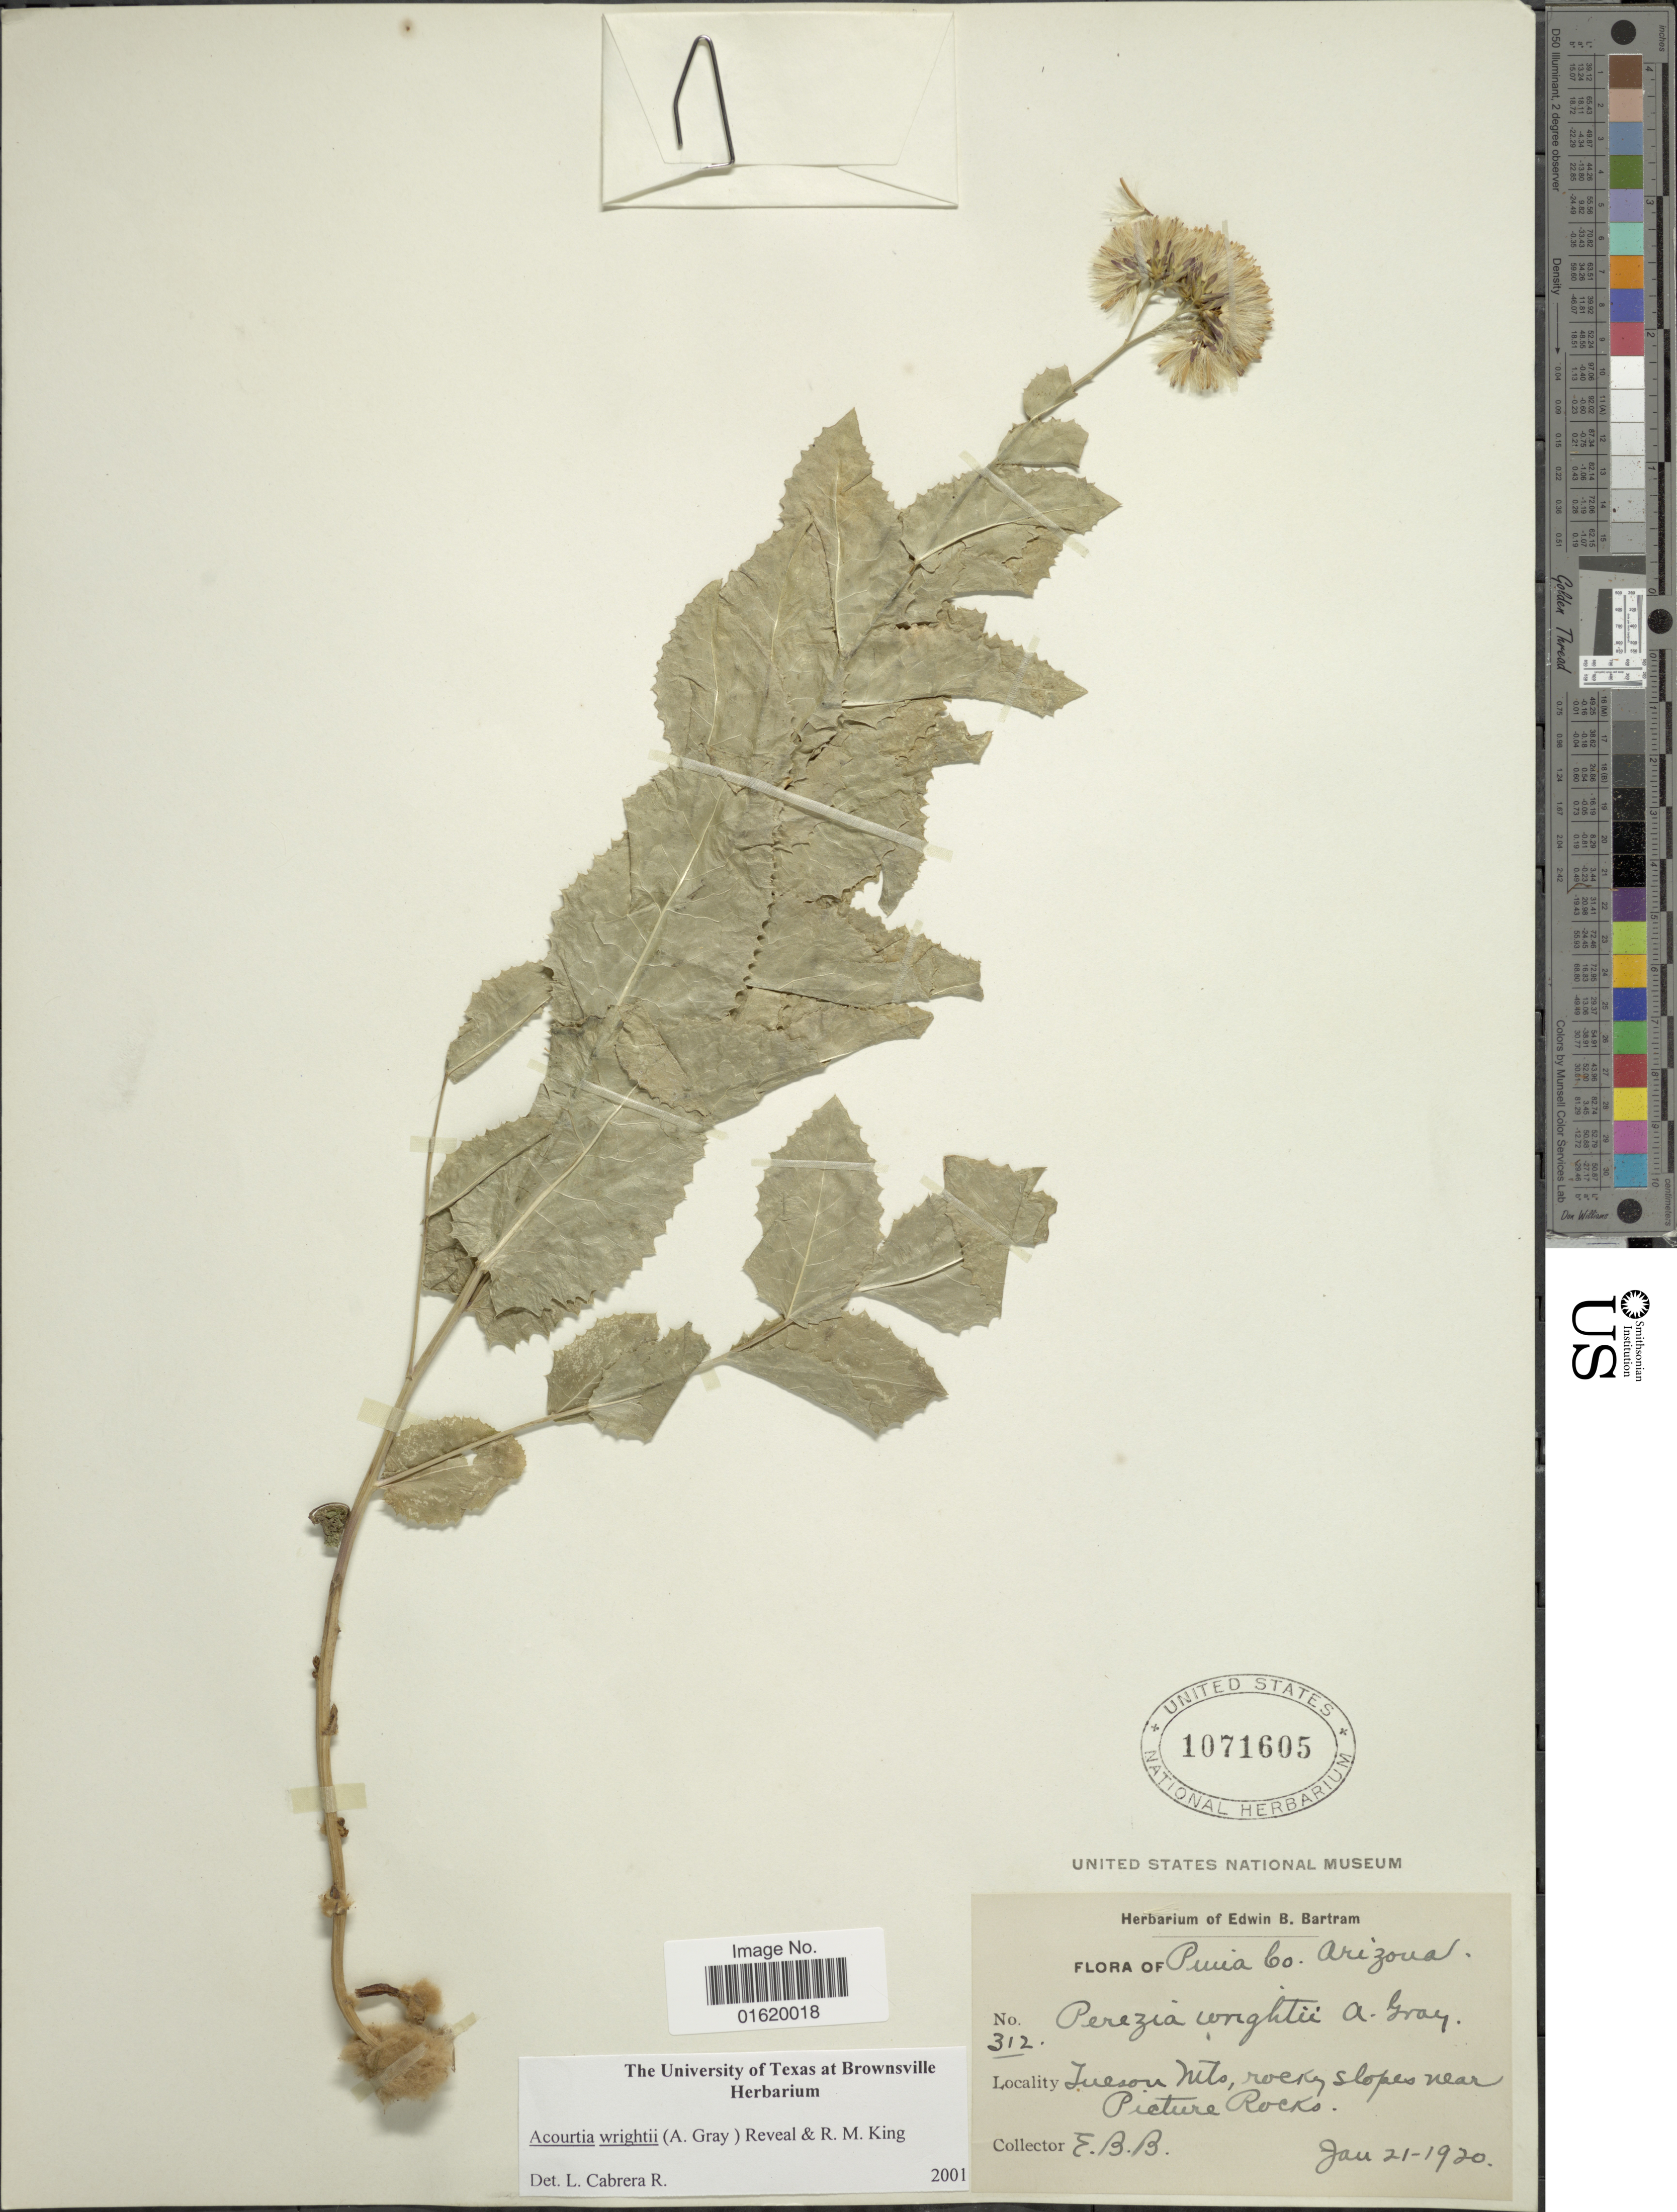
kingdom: Plantae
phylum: Tracheophyta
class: Magnoliopsida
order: Asterales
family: Asteraceae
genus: Acourtia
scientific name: Acourtia wrightii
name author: (A. Gray) Reveal & R.M. King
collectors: E. B. Bartram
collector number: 312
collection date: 1920-01-21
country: United States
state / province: Arizona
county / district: Pima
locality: Pima Co., Tucson Mts, rocky slopes near Picture Rocks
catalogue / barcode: US 1071605